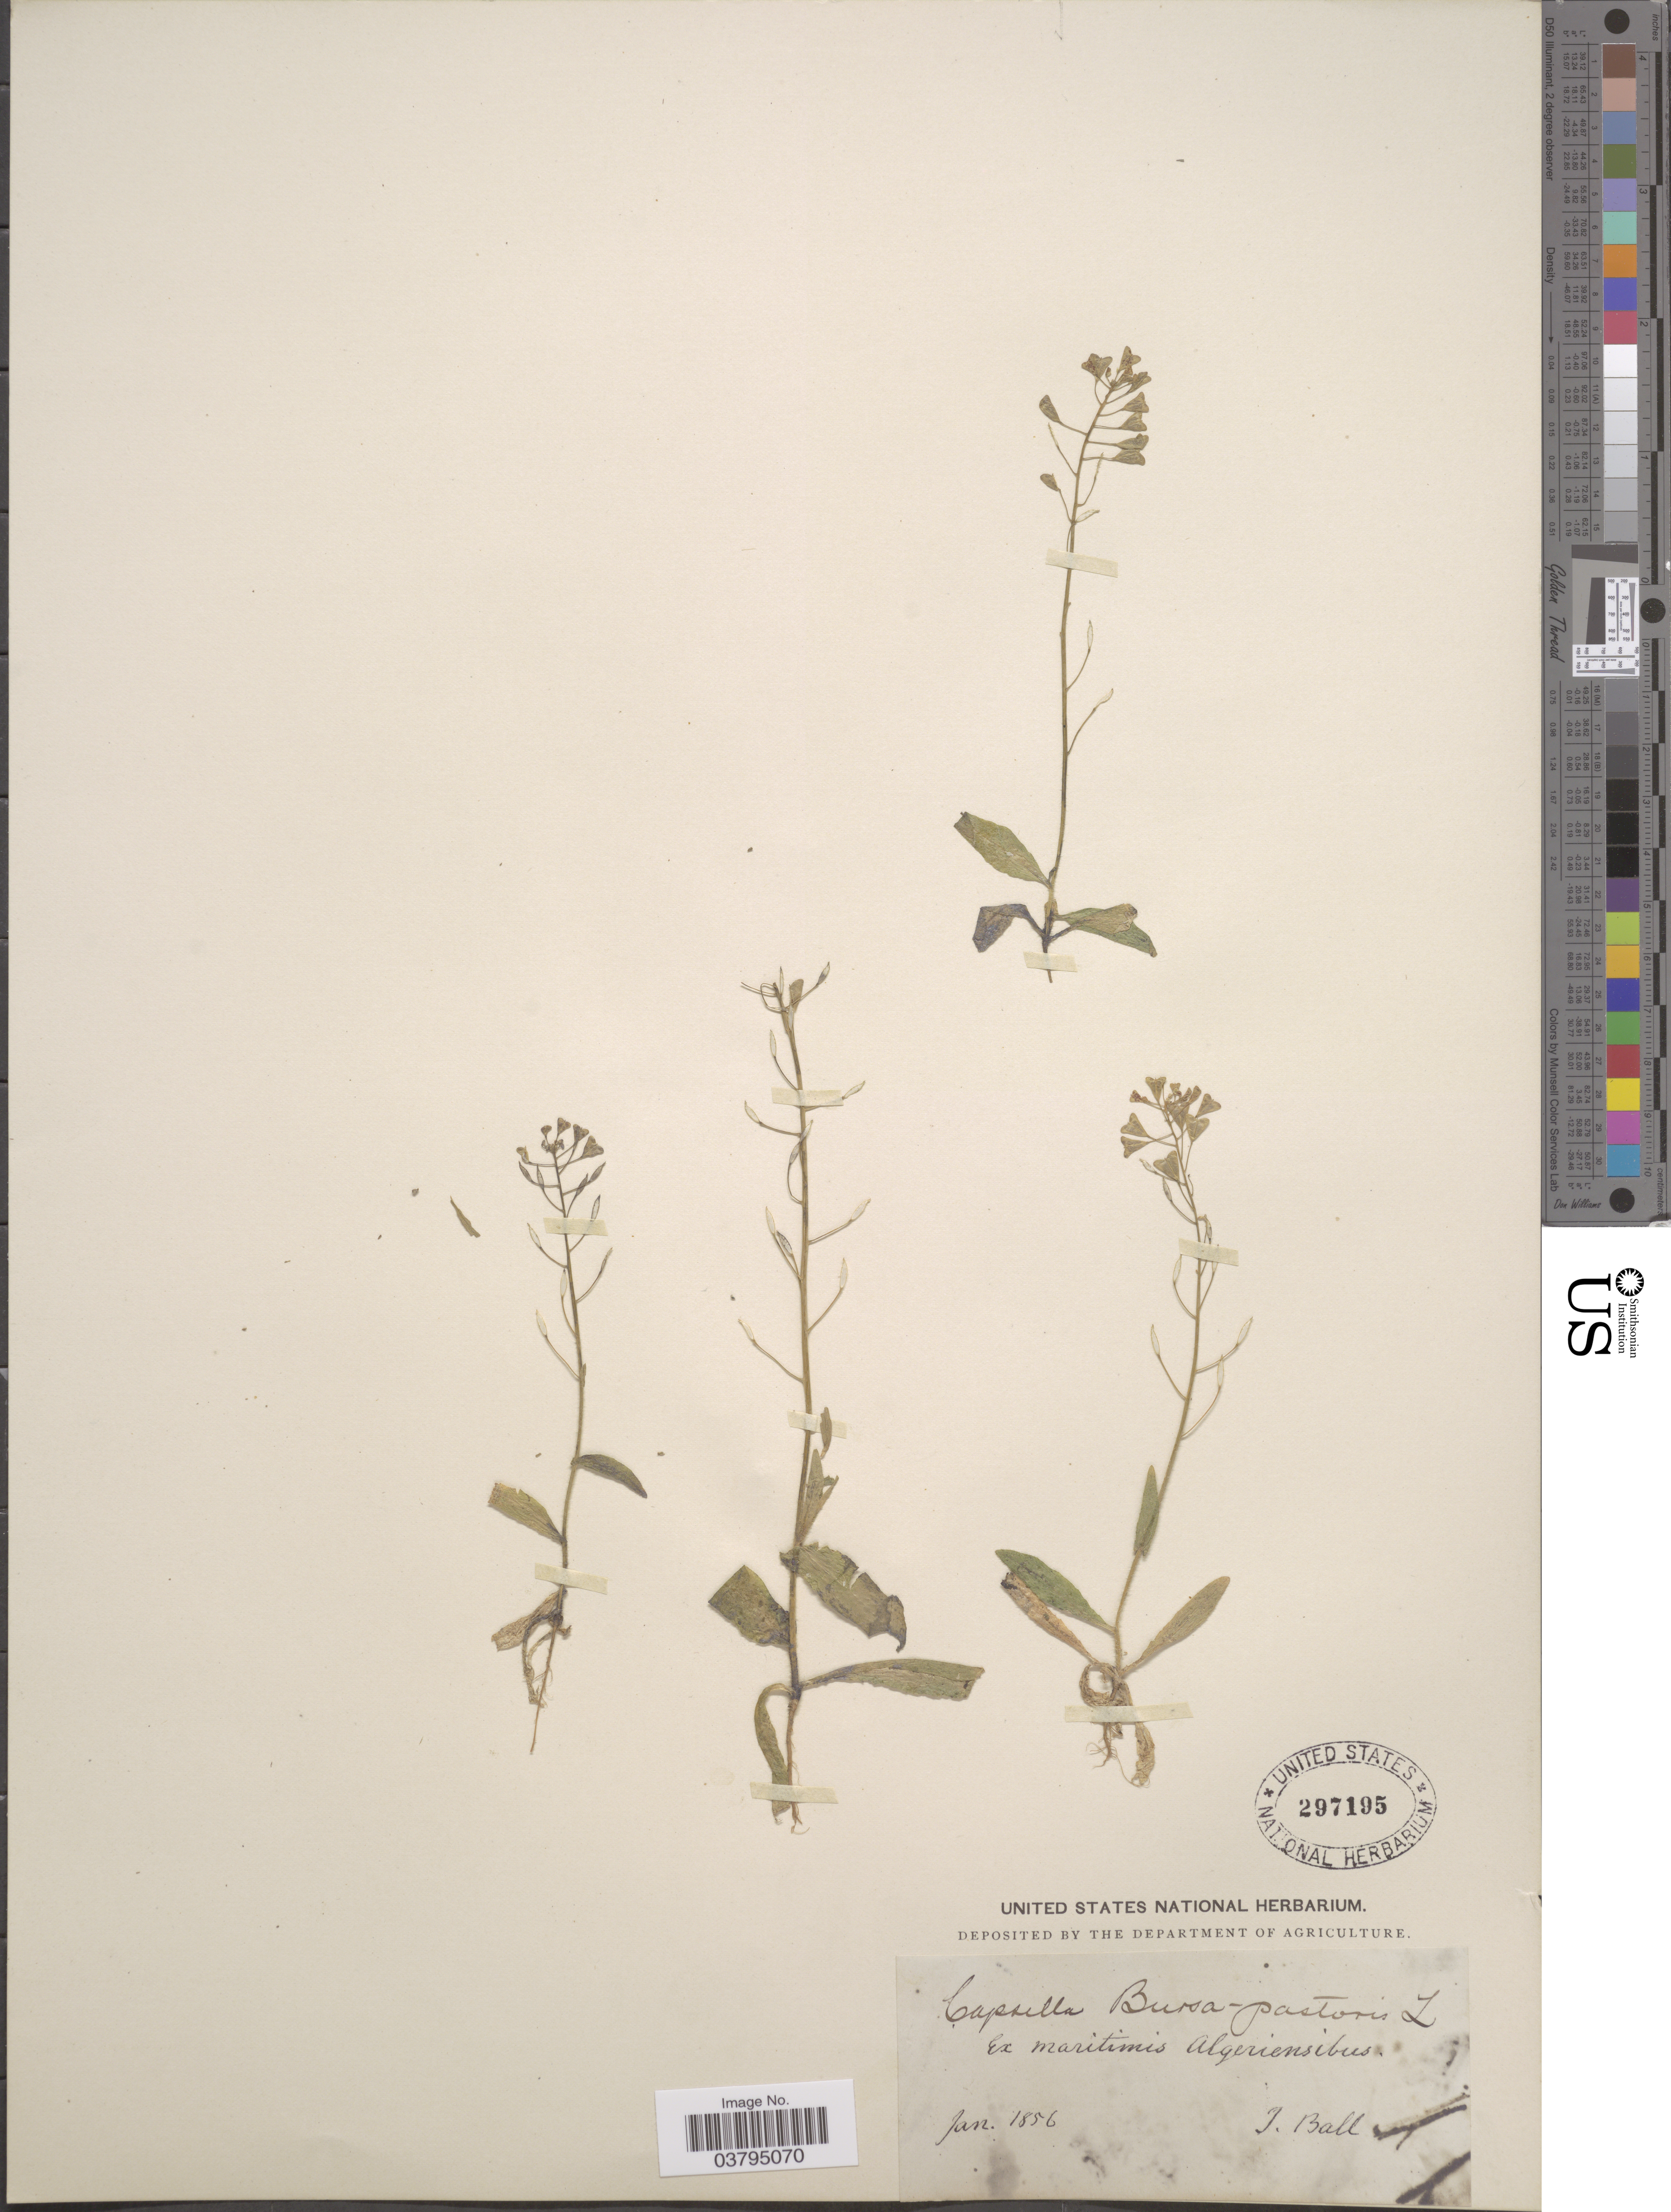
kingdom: Plantae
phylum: Tracheophyta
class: Magnoliopsida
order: Brassicales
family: Brassicaceae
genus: Capsella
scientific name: Capsella bursa-pastoris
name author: (L.) Medik.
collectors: J. Ball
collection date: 1856-01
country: Algeria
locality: Ex maritimis Algeriensibus.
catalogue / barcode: US 297195